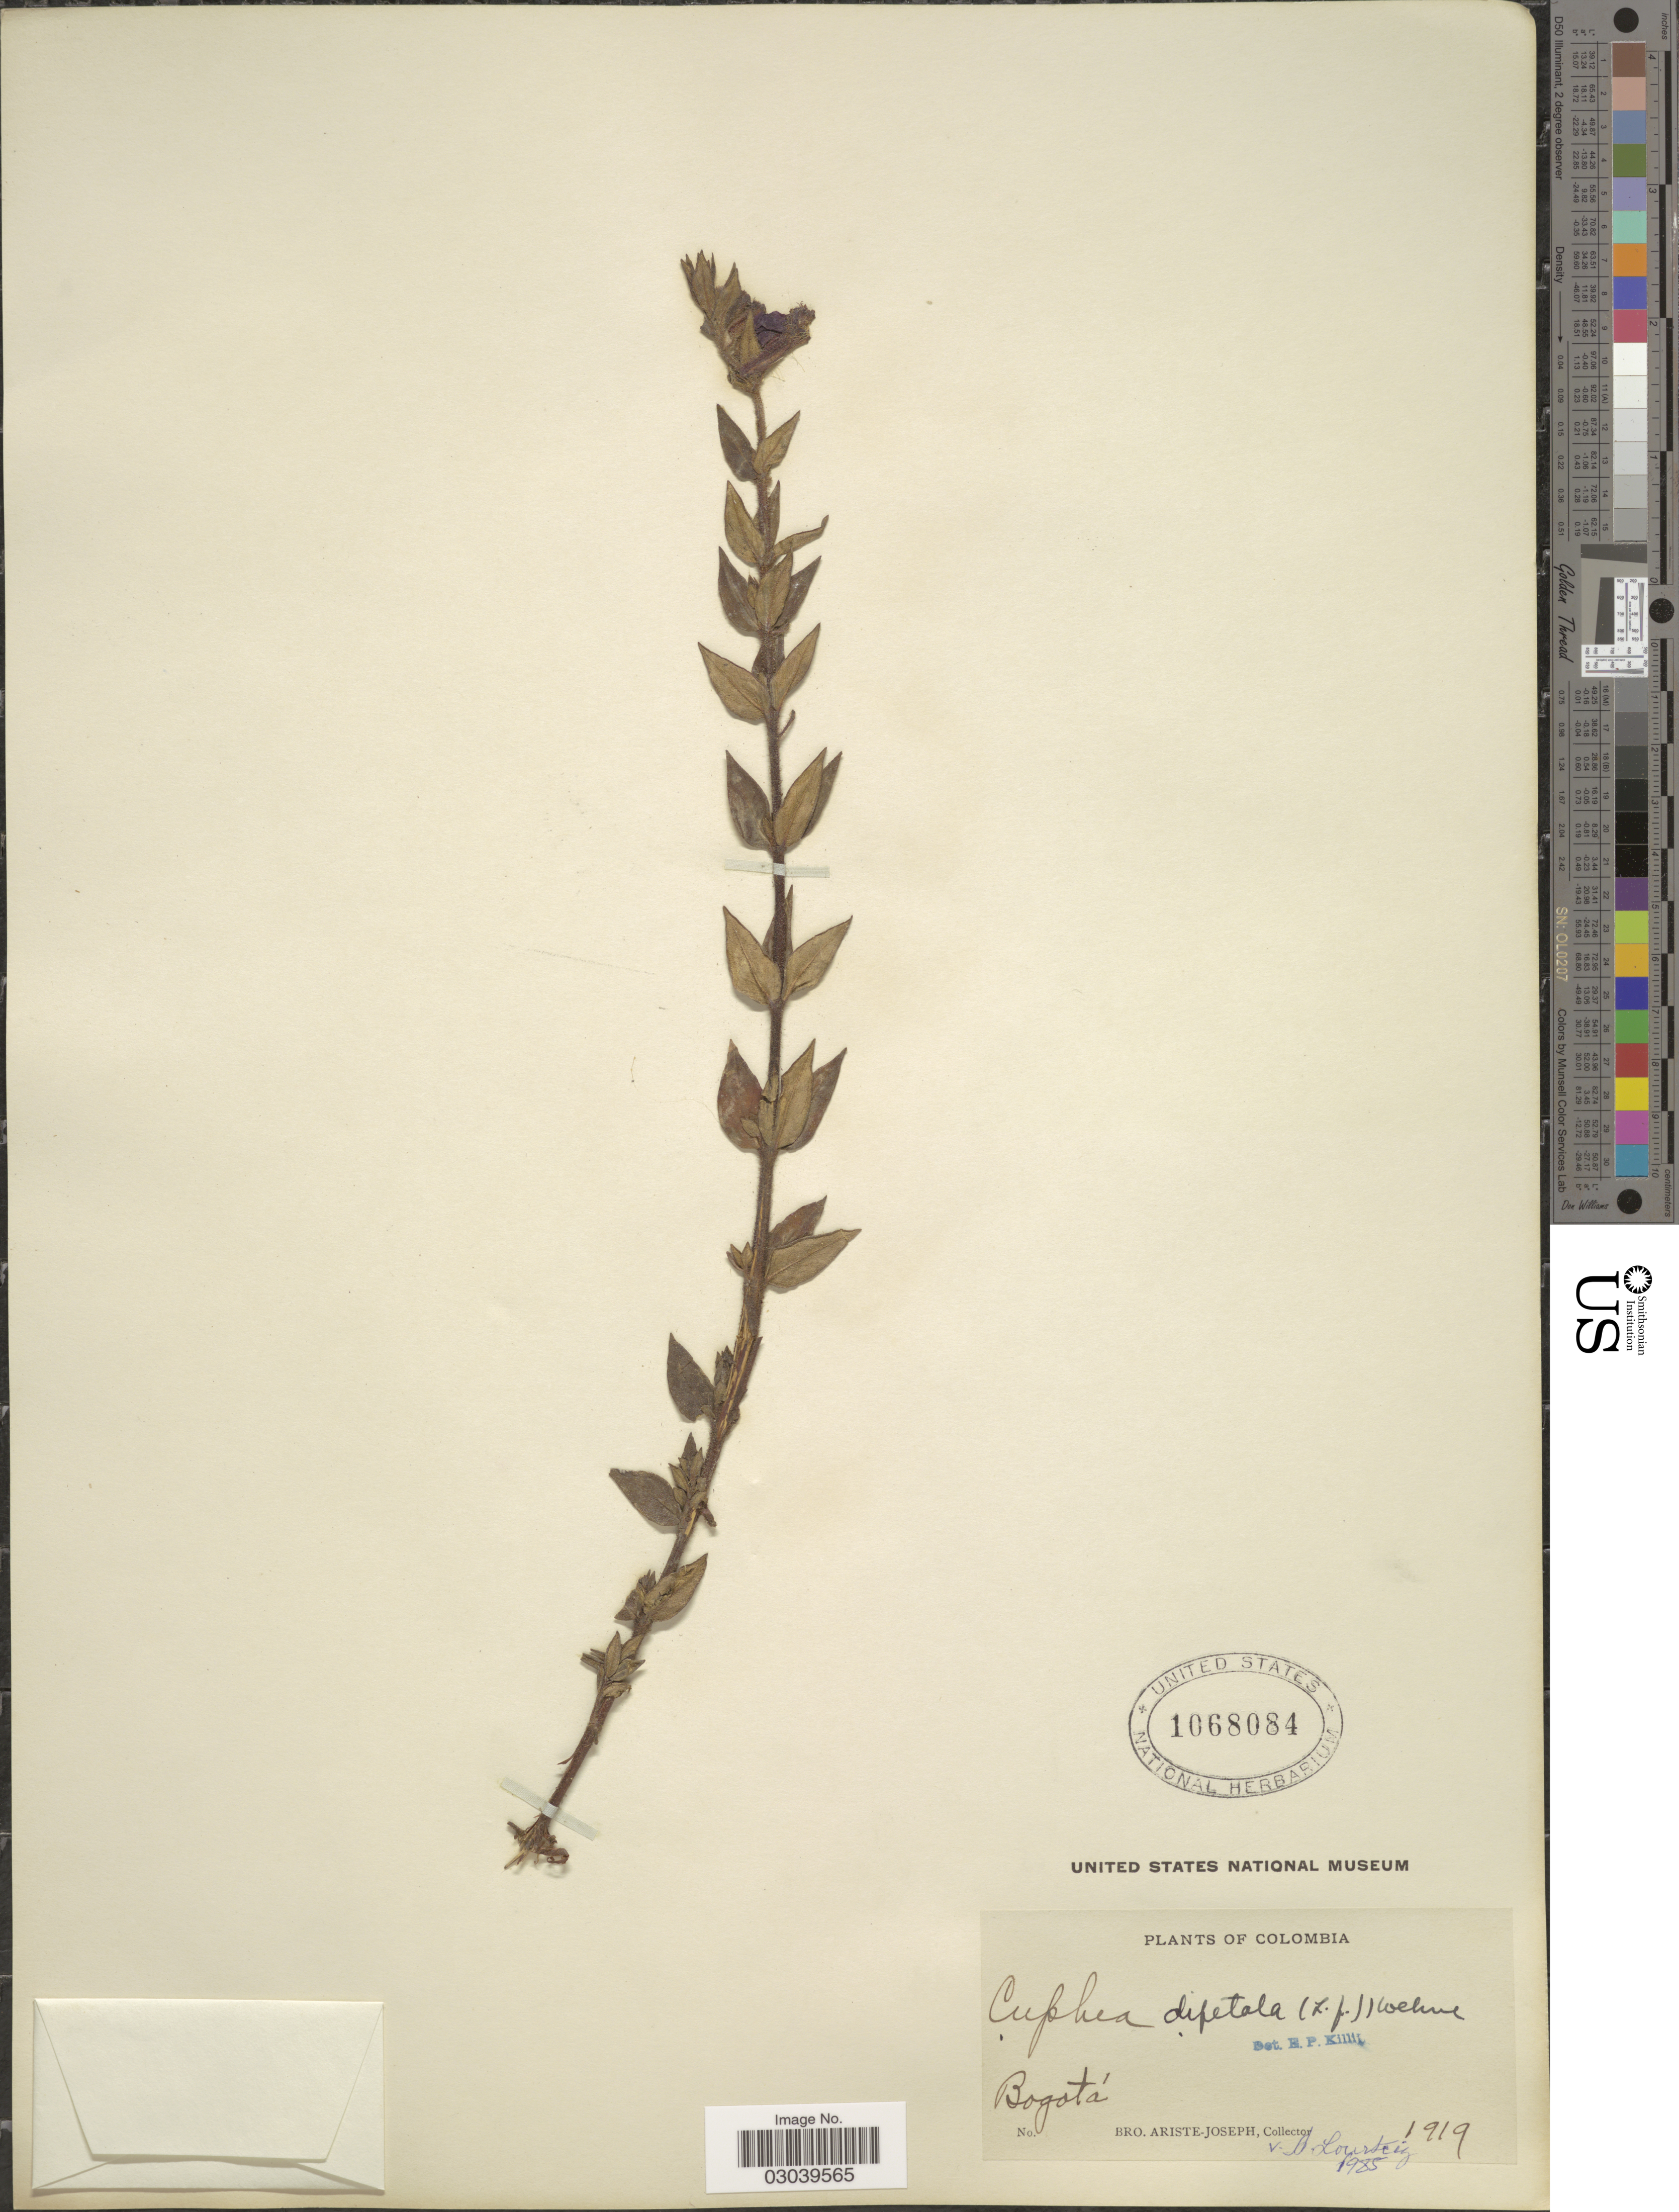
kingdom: Plantae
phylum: Tracheophyta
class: Magnoliopsida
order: Myrtales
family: Lythraceae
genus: Cuphea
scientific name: Cuphea dipetala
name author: (L. f.) Koehne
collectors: Bro. Ariste-Joseph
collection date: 1919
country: Colombia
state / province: Bogota D.C.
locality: Bogotá.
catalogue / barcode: US 1068084